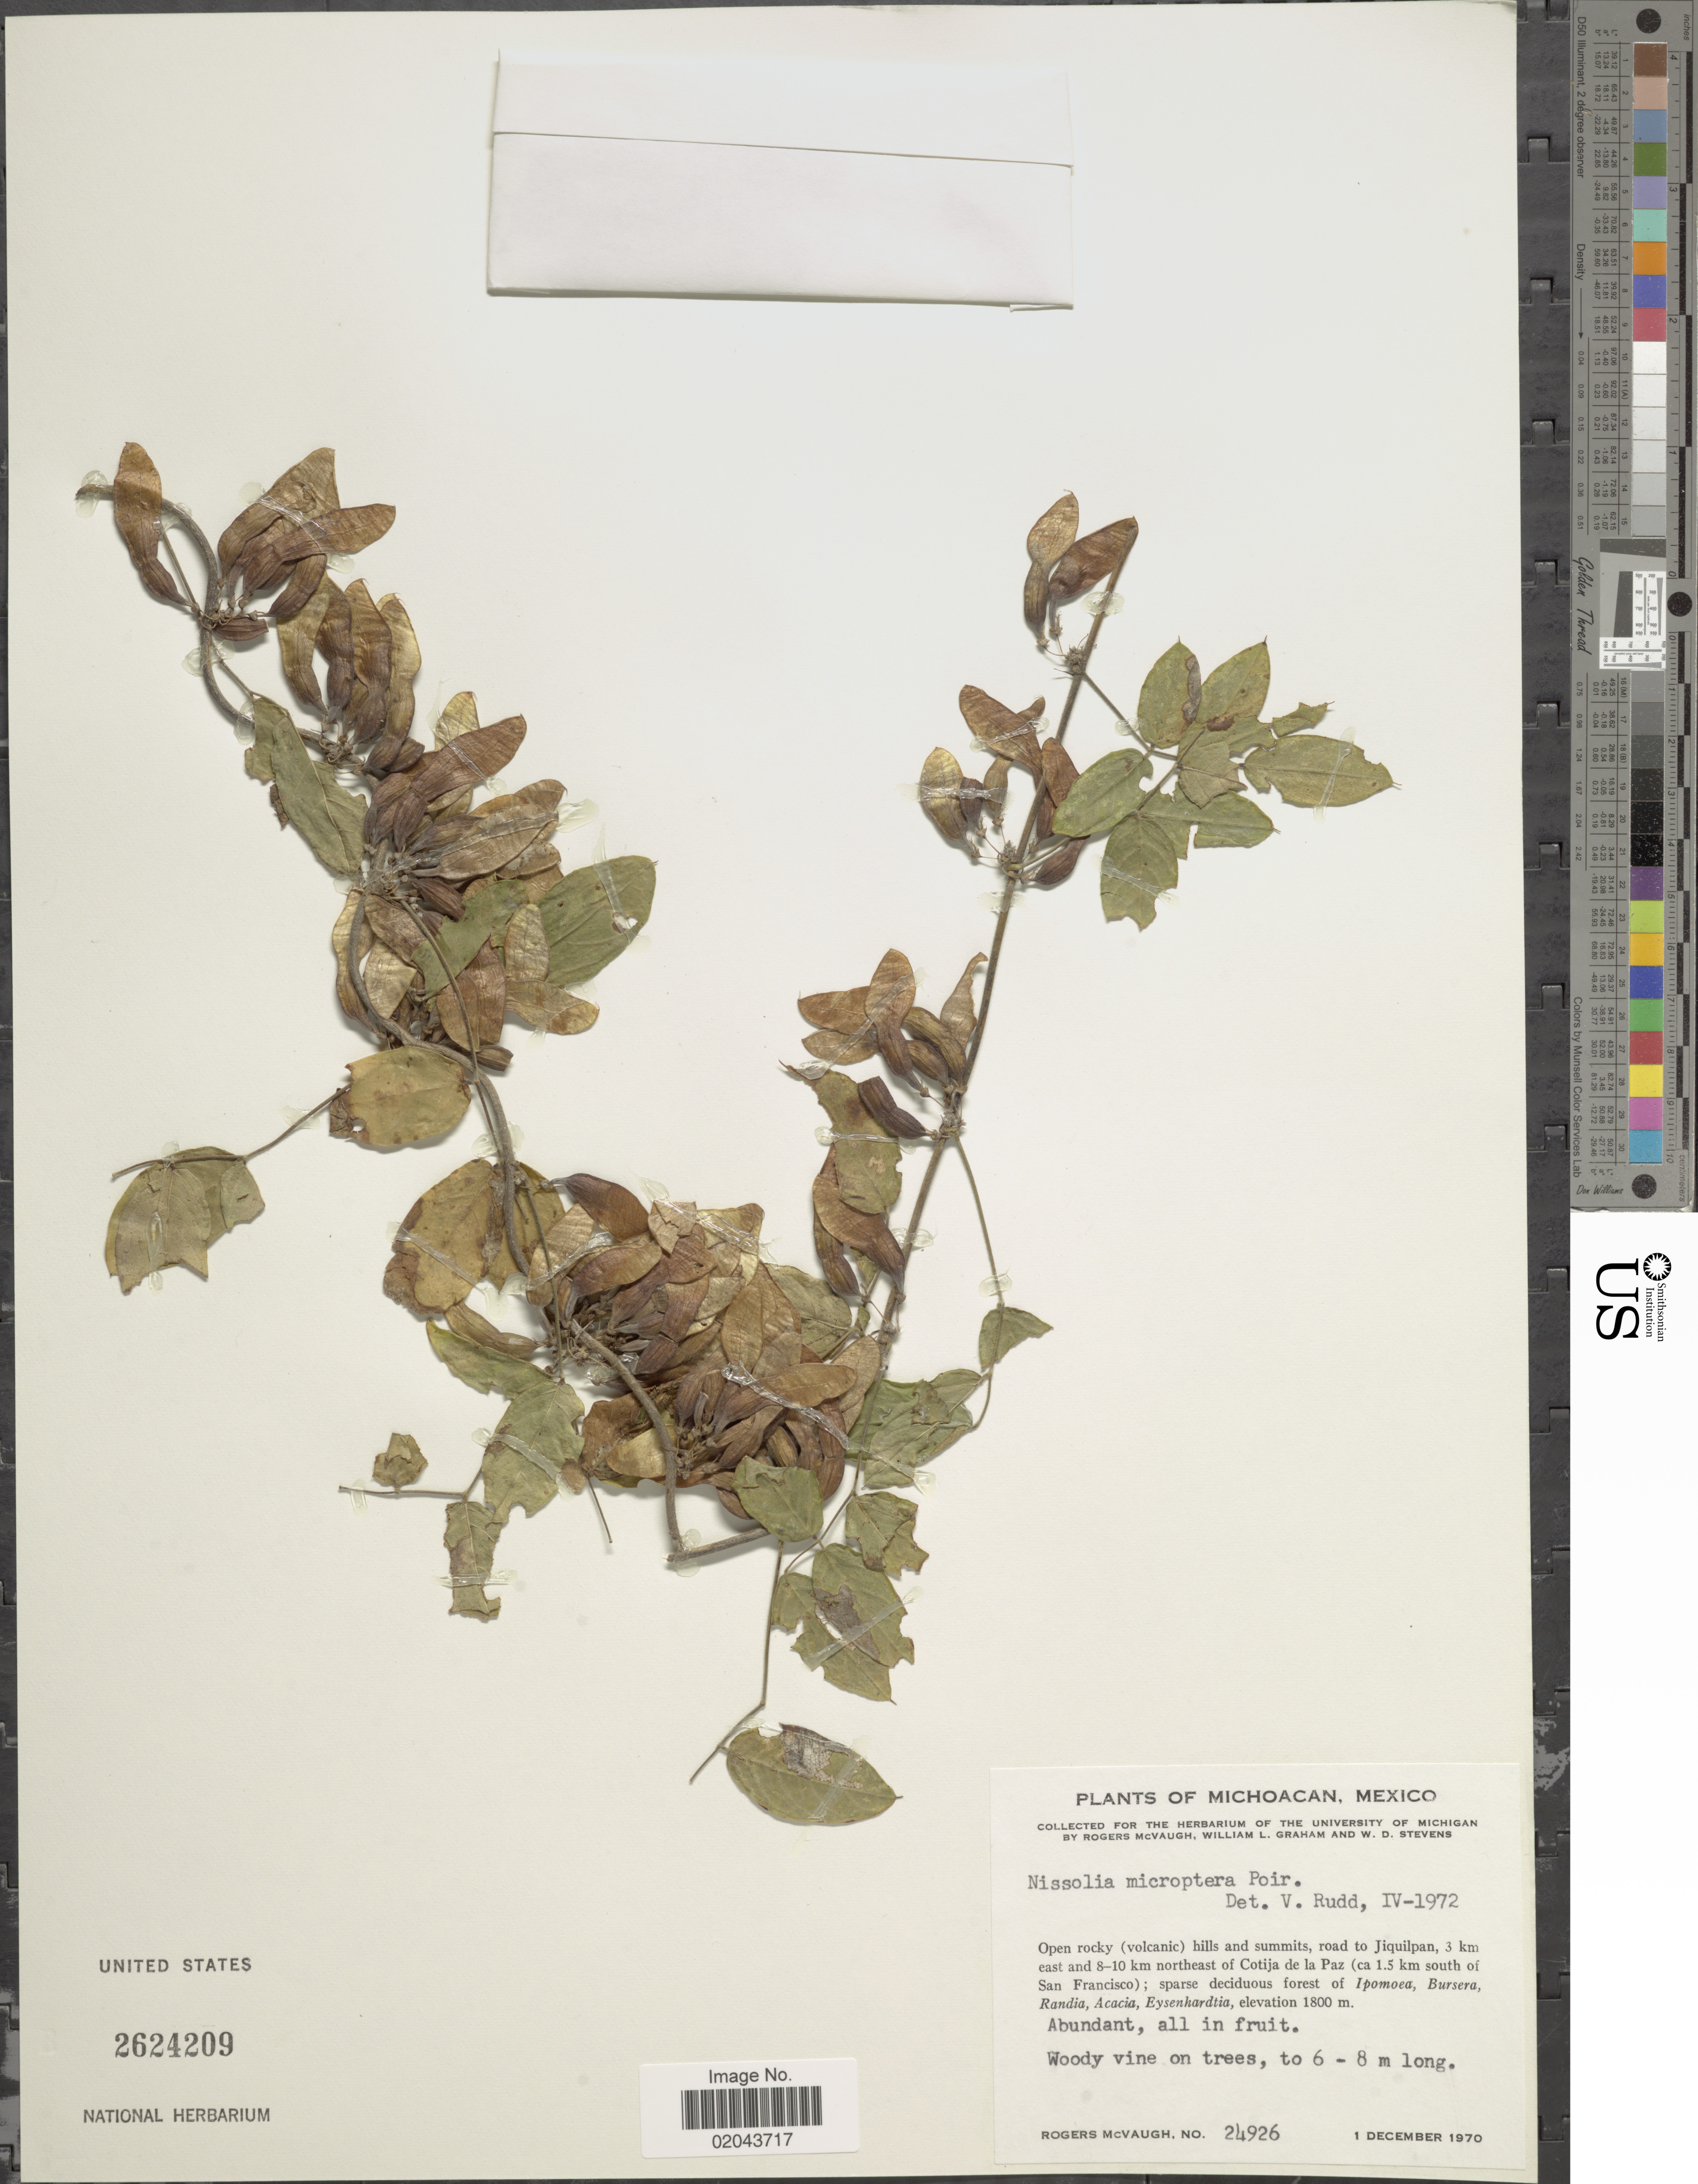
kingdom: Plantae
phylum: Tracheophyta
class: Magnoliopsida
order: Fabales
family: Fabaceae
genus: Nissolia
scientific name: Nissolia microptera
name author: Poir.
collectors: R. McVaugh, W. Graham & W. D. Stevens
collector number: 24926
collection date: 1970-12-01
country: Mexico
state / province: Michoacán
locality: Open rocky (volcanic) hills and summits, road to Jiquilpan, 3 km east and 8-10 km northeast of Cotija de la Paz (ca. 1.5 km south of San Francisco).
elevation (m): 1800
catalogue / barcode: US 2624209